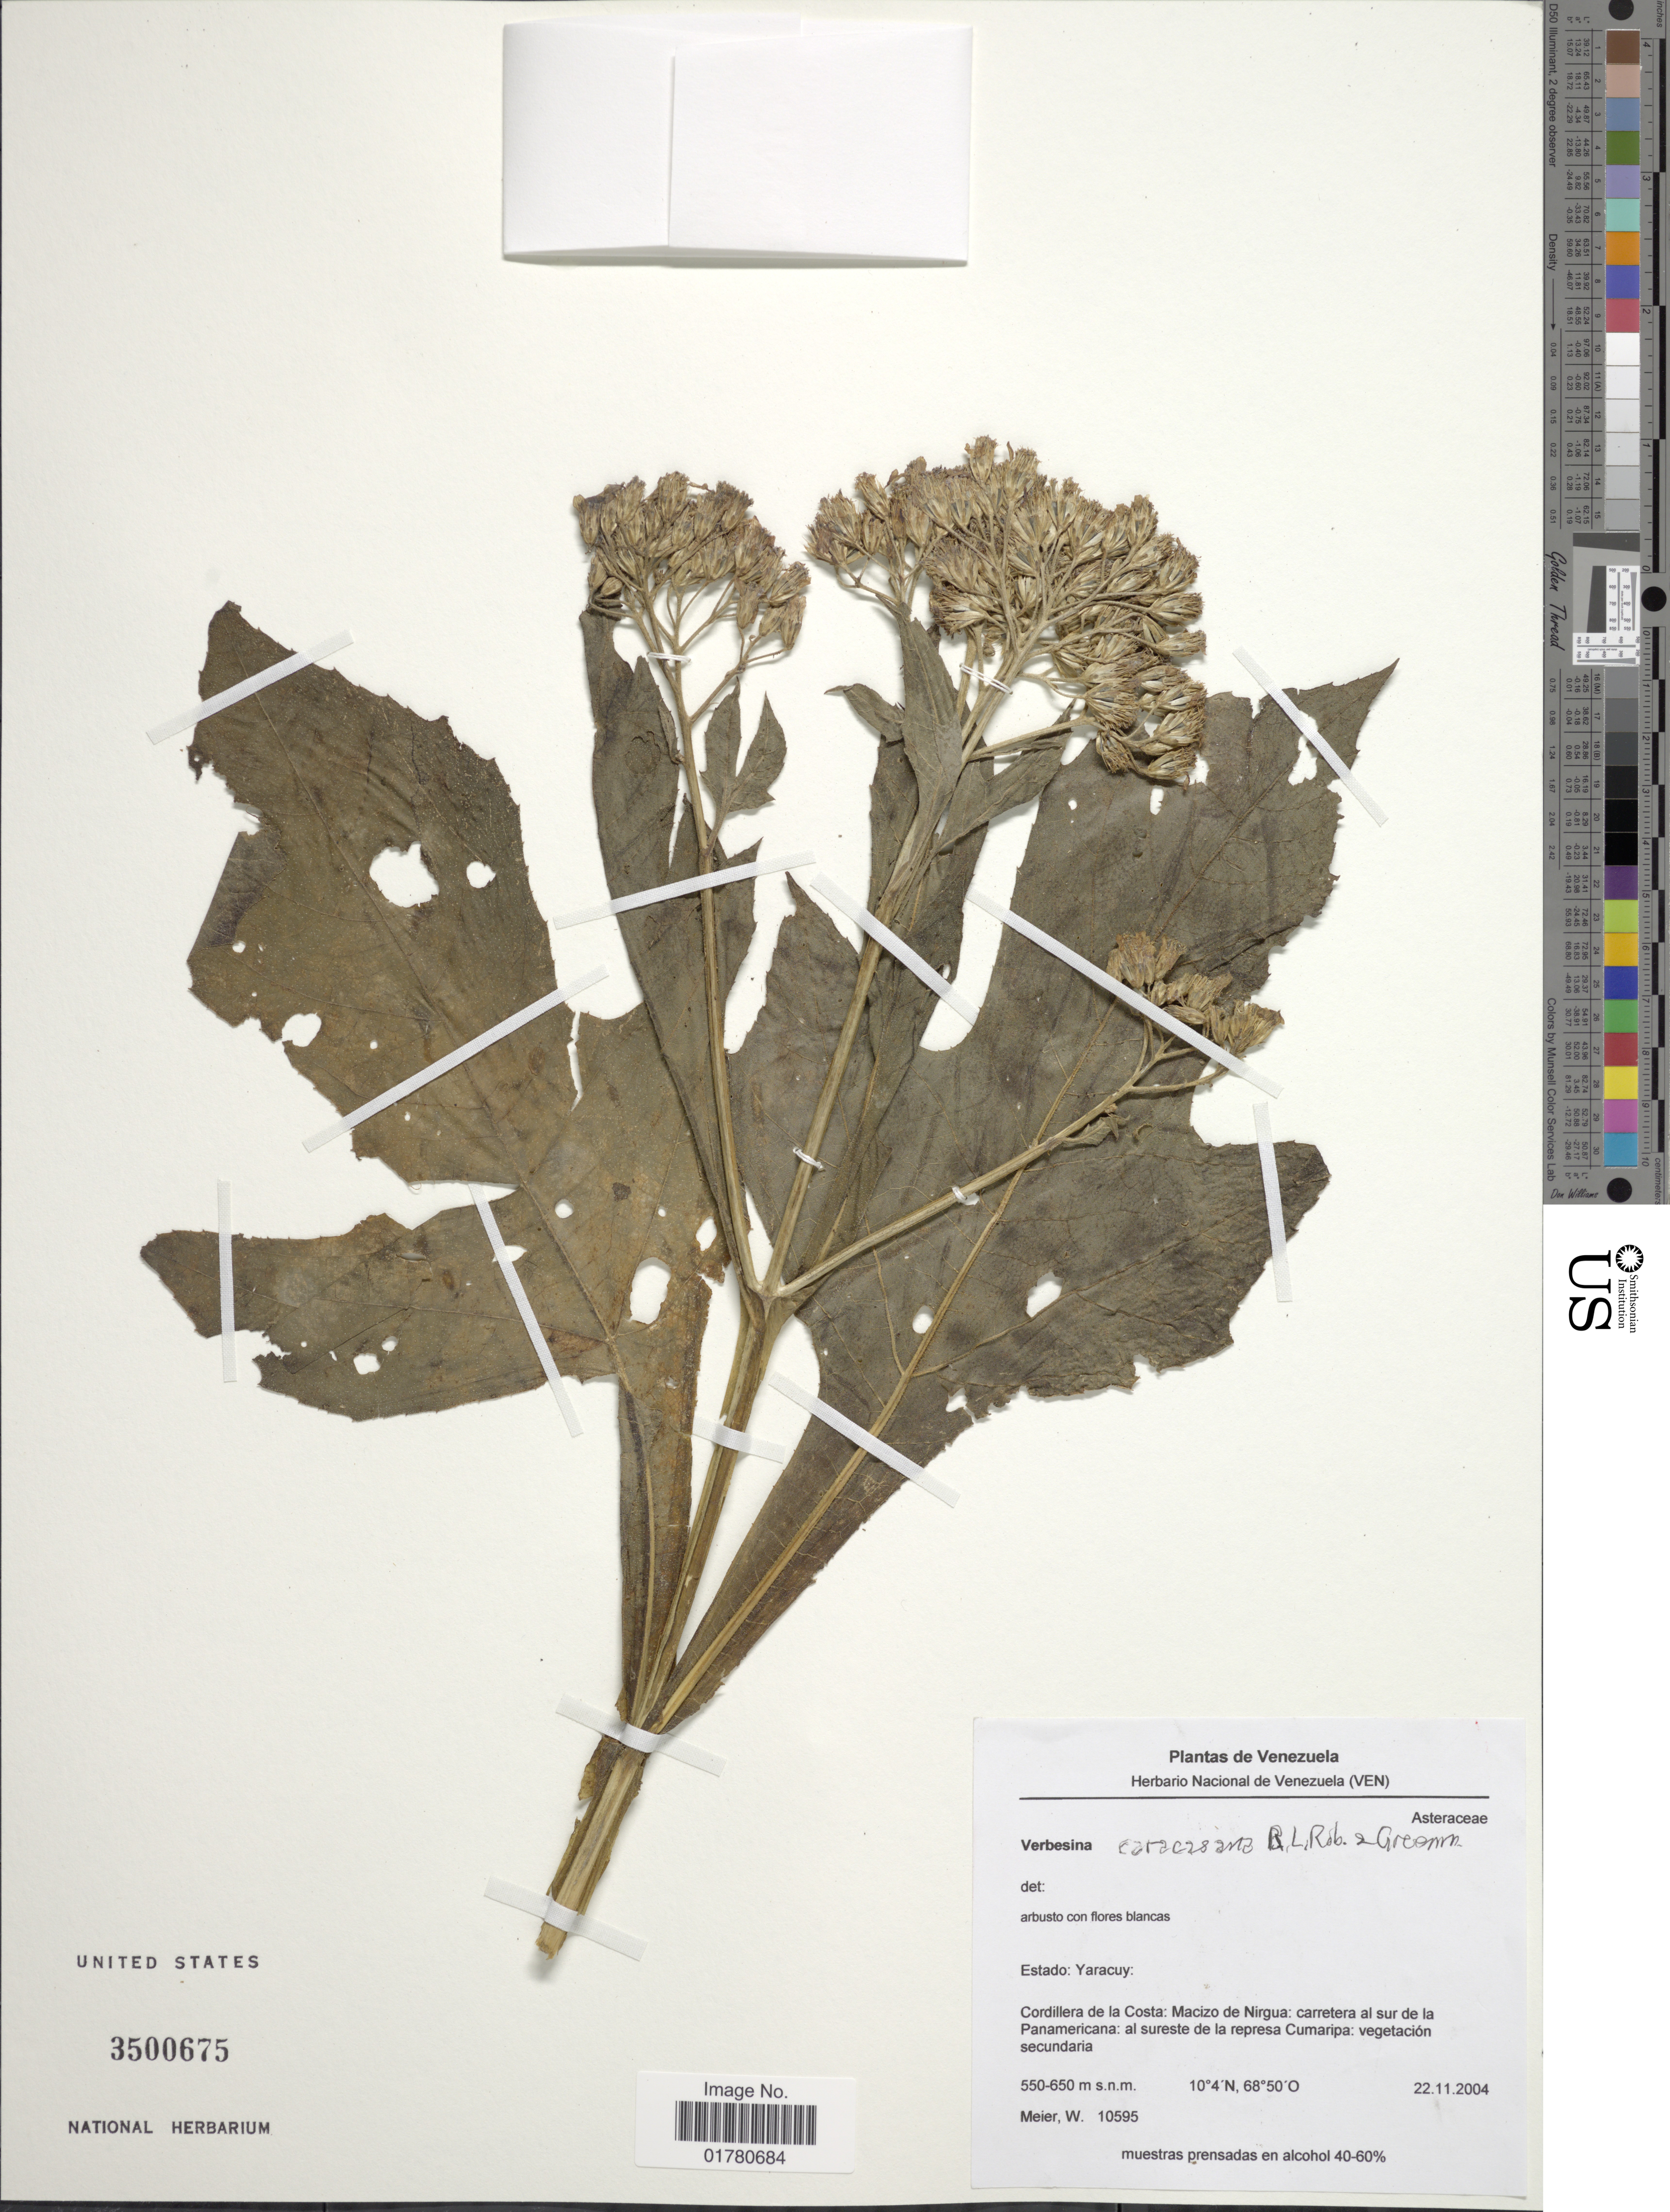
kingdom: Plantae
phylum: Tracheophyta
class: Magnoliopsida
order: Asterales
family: Asteraceae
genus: Verbesina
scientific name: Verbesina caracasana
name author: B.L. Rob. & Greenm.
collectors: W. Meier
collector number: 10595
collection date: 2004-11-22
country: Venezuela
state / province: Yaracuy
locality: Cordillera de la Costa: Macizo de Nirgua: carretera al sur de la Panamerican: al sureste de la represa Cumaripa: vegetación secundaria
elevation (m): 550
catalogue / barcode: US 3500675